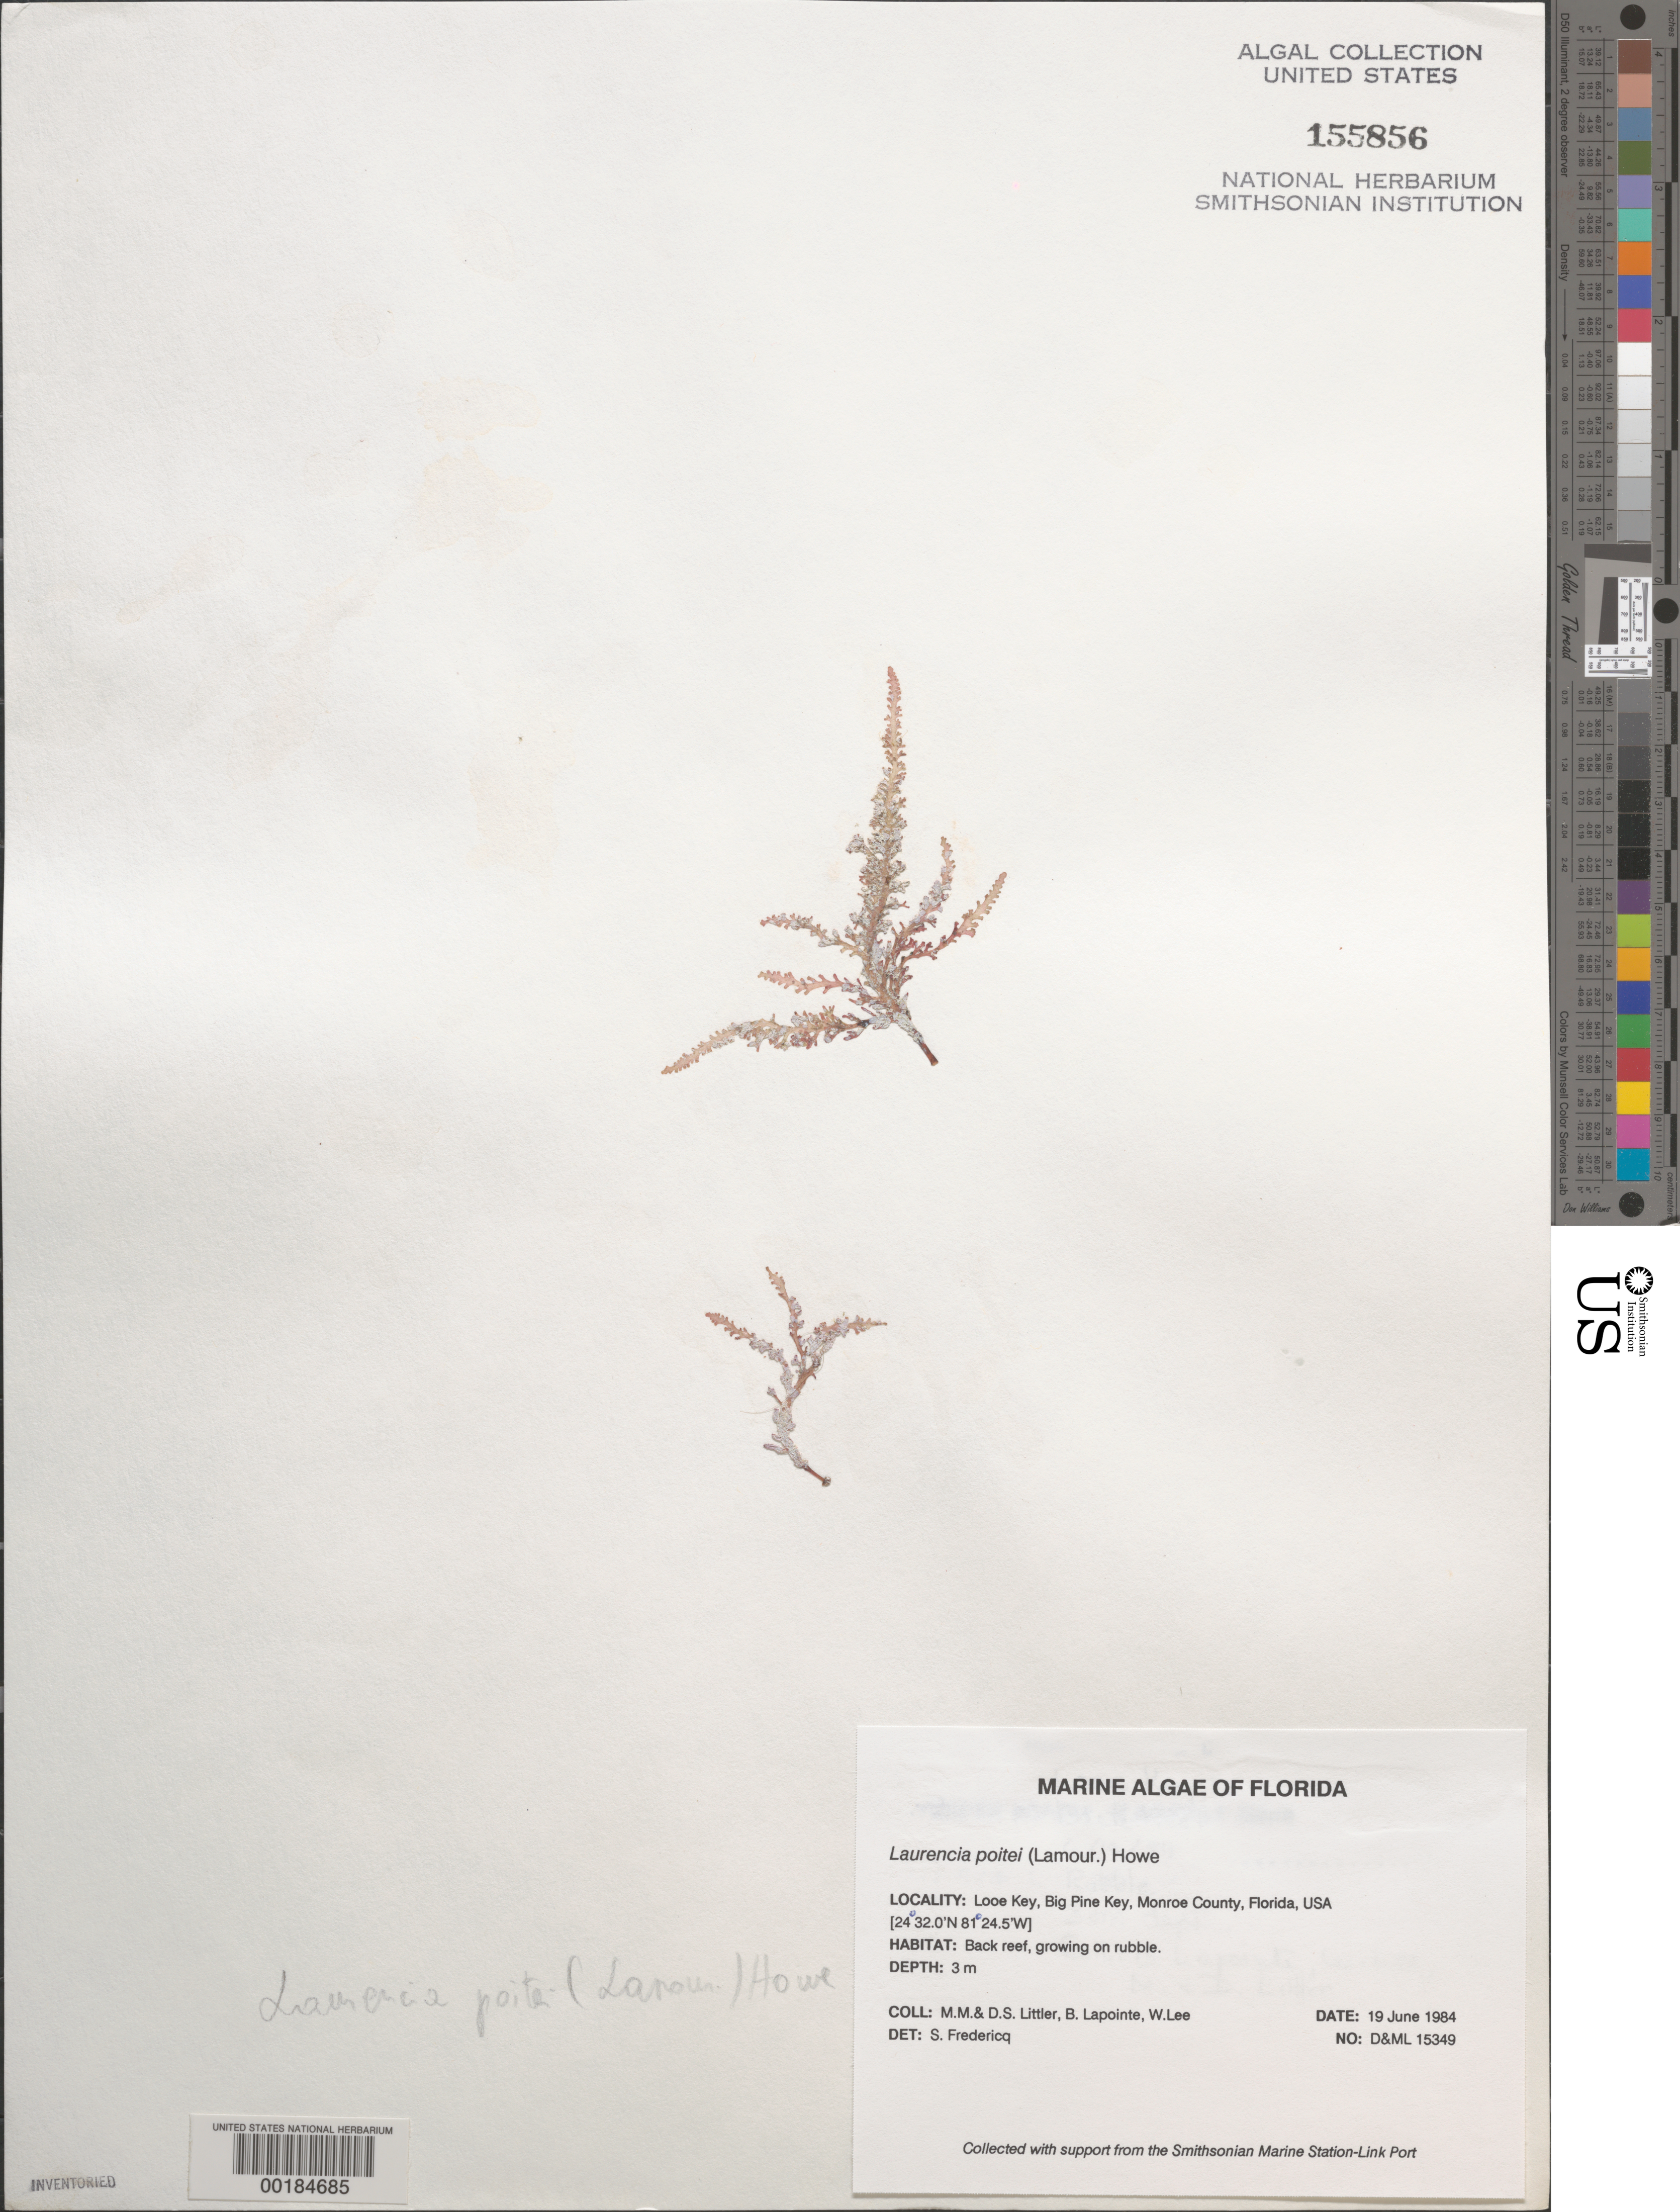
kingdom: Plantae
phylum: Rhodophyta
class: Florideophyceae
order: Ceramiales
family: Rhodomelaceae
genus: Yuzurua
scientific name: Yuzurua poiteaui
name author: (J.V.Lamouroux) Martin-Lescanne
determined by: Brooks, B. L., (BOT), Smithsonian Institution - National Museum of Natural History (UNITED STATES)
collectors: M. M. Littler, D. S. Littler, B. Lapointe & W. Lee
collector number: D&ML 15349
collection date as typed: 19 Jun 1984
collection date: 1984-06-19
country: United States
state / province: Florida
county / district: Monroe County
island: Looe Key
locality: Looe Key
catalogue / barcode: US 155856